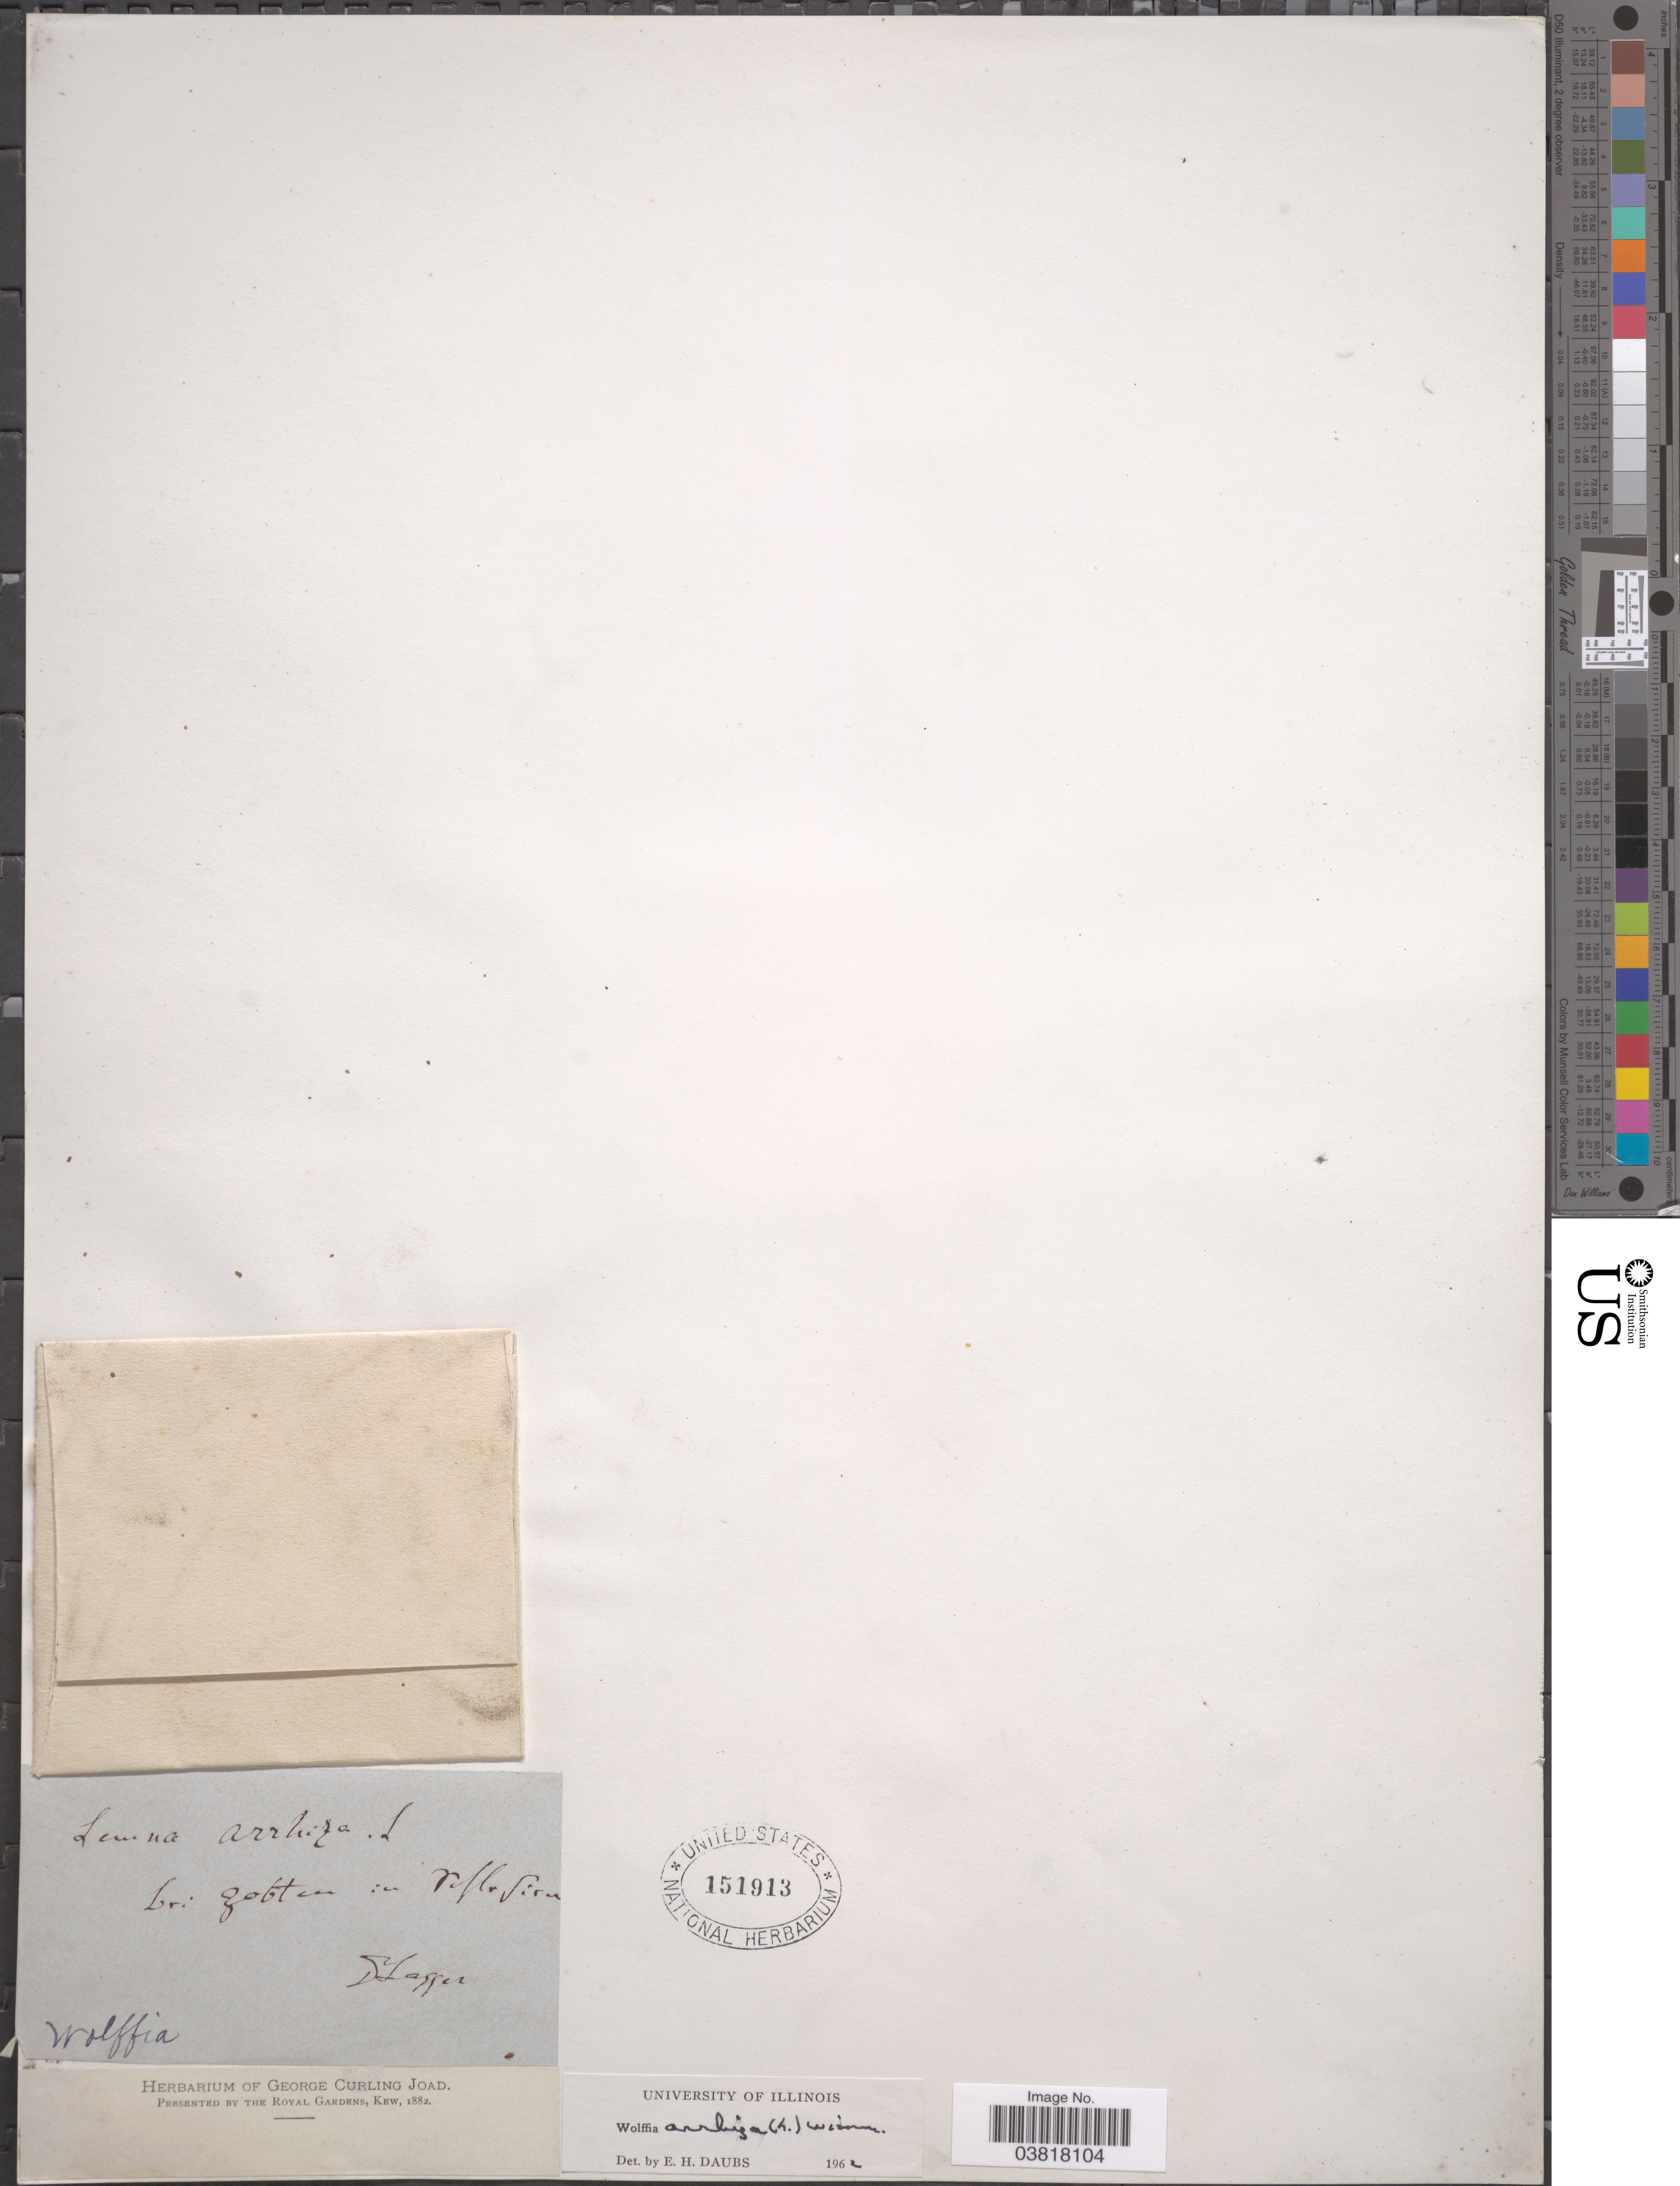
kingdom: Plantae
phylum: Tracheophyta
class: Liliopsida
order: Alismatales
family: Araceae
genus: Wolffia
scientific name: Wolffia arrhiza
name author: (L.) Horkel ex Wimm.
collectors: F. J. Lagger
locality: Wolffia. bei gobten in Villafinca.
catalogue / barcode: US 151913